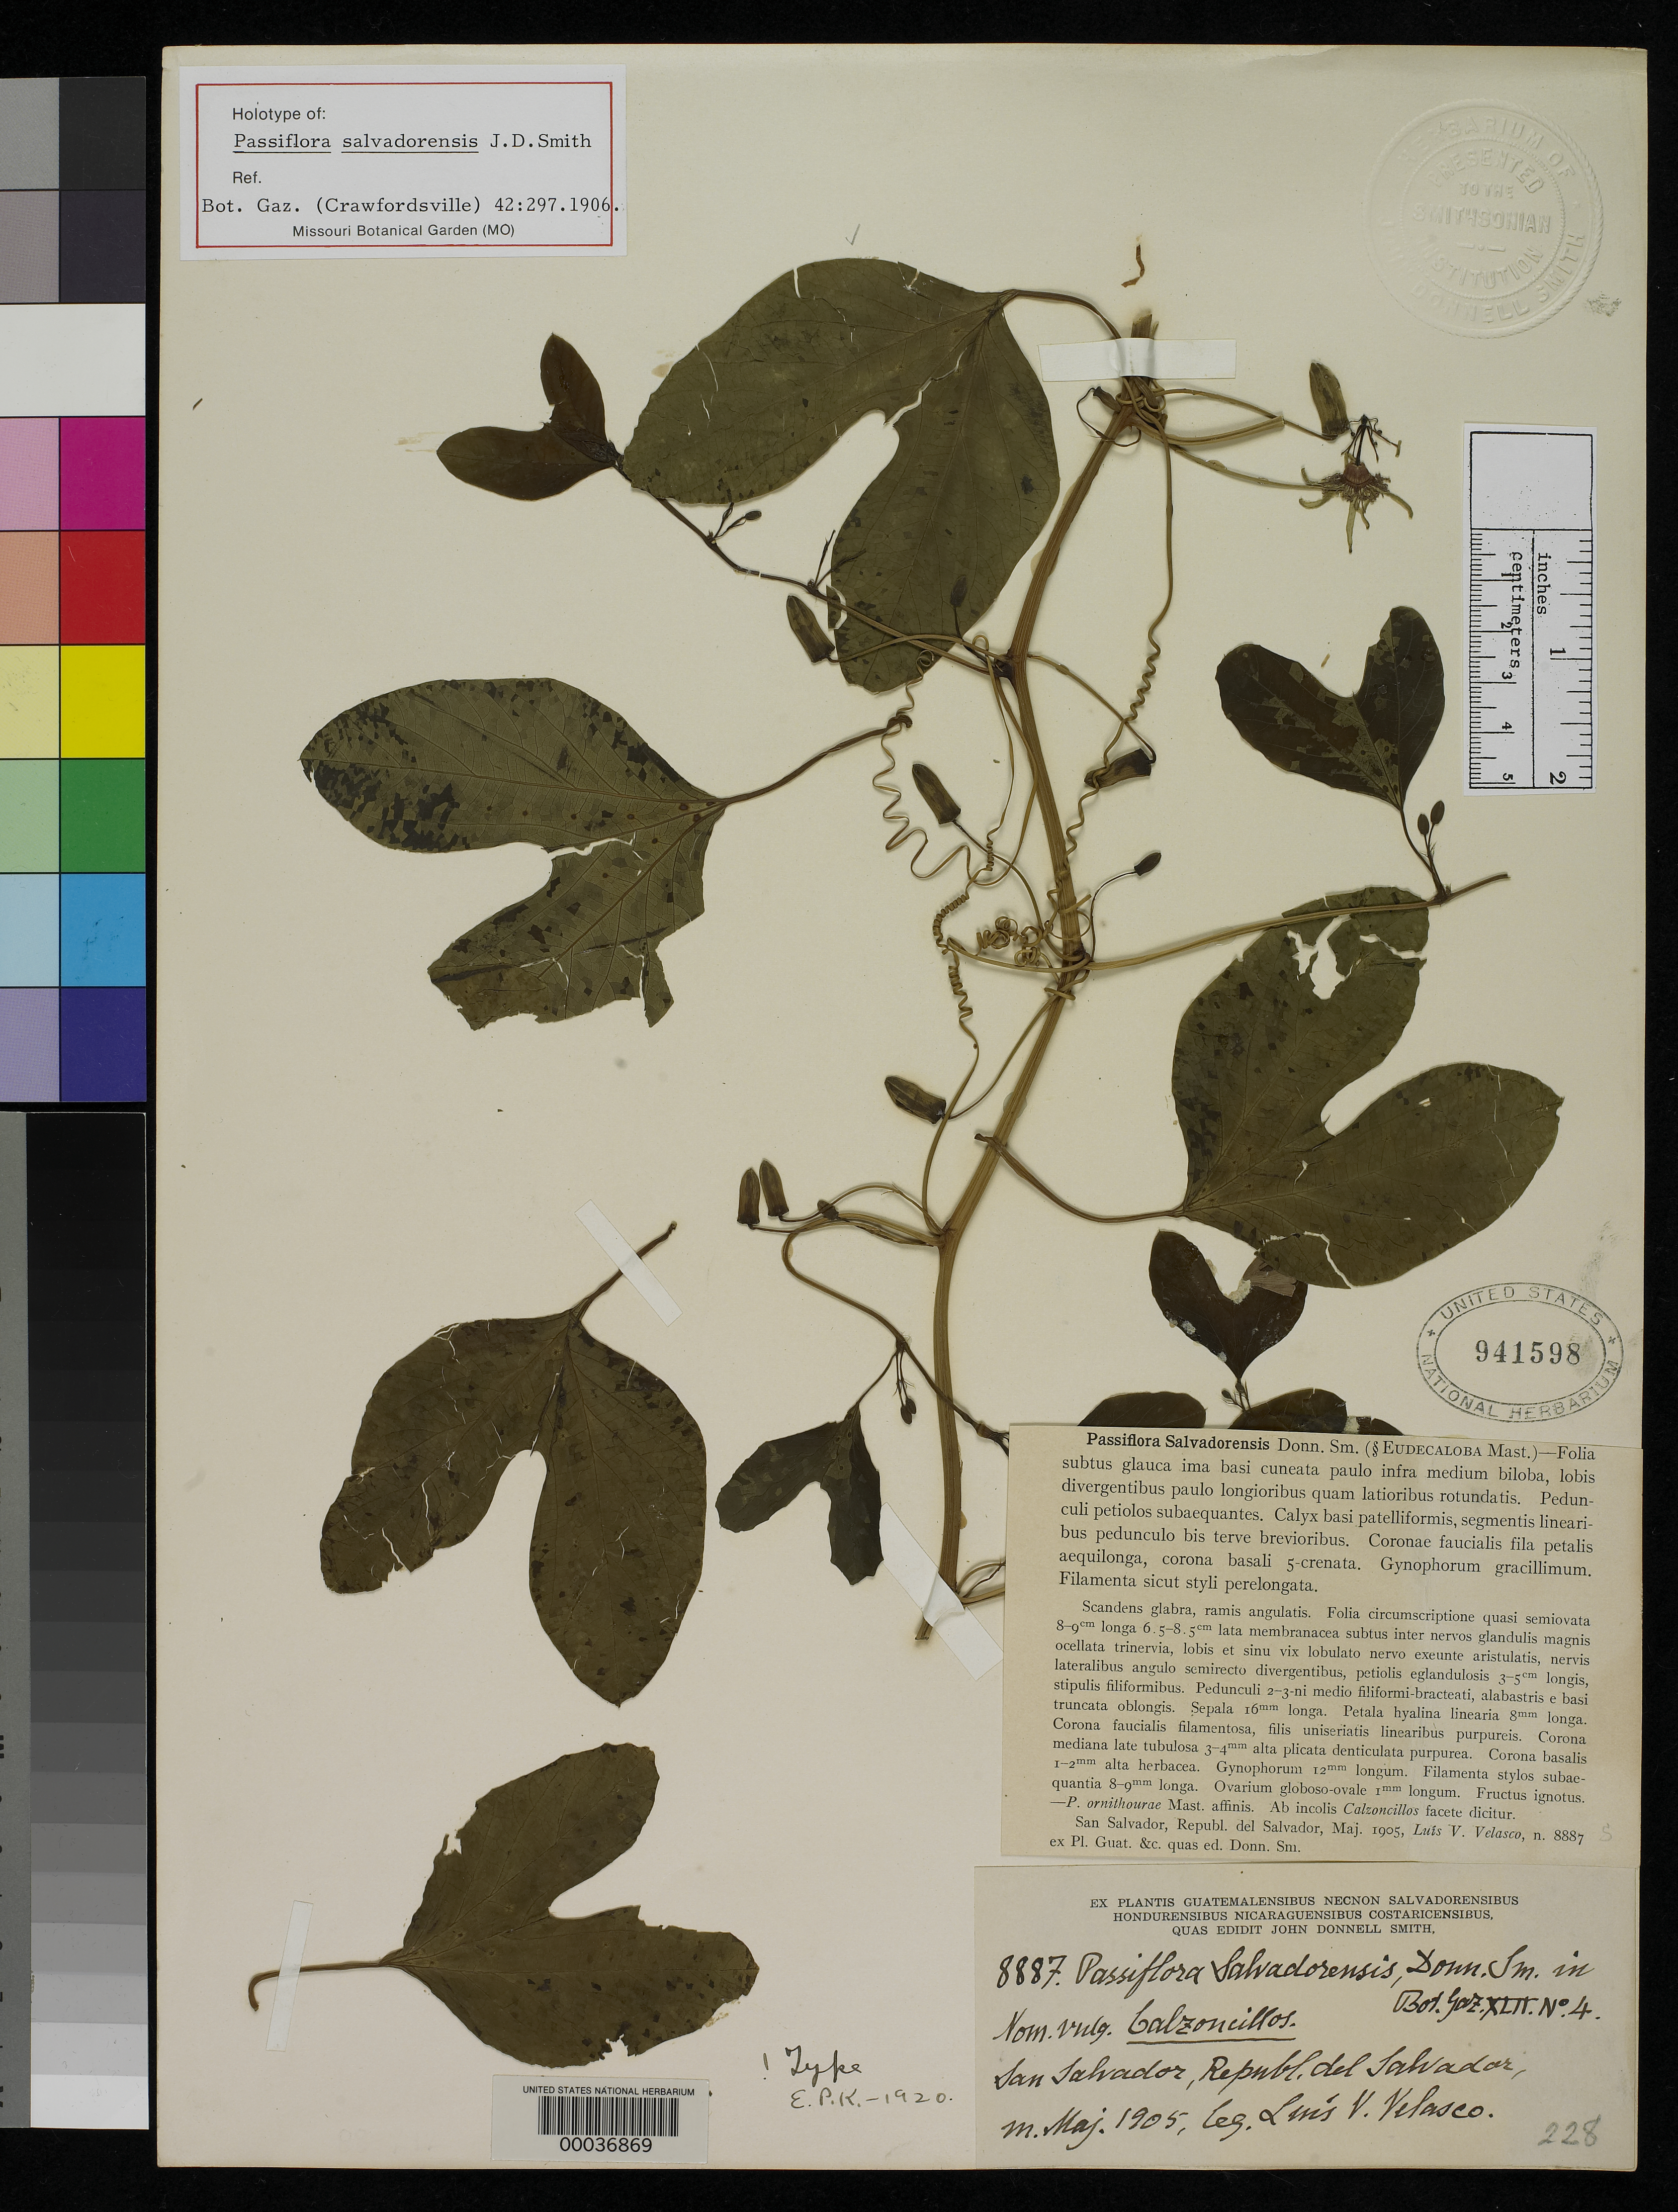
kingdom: Plantae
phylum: Tracheophyta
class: Magnoliopsida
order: Malpighiales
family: Passifloraceae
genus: Passiflora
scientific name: Passiflora salvadorensis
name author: Donn. Sm.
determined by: MacDougal, John M.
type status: Holotype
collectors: L. Velasco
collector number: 8887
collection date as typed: May 1905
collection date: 1905-05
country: El Salvador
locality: San Salvador, Republ. del Salvador.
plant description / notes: =Passiflora jorullensis var. salvadorensis (Donn. Sm.) J.M. MacDougal, ined. acc. to Tropicos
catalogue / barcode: US 941598